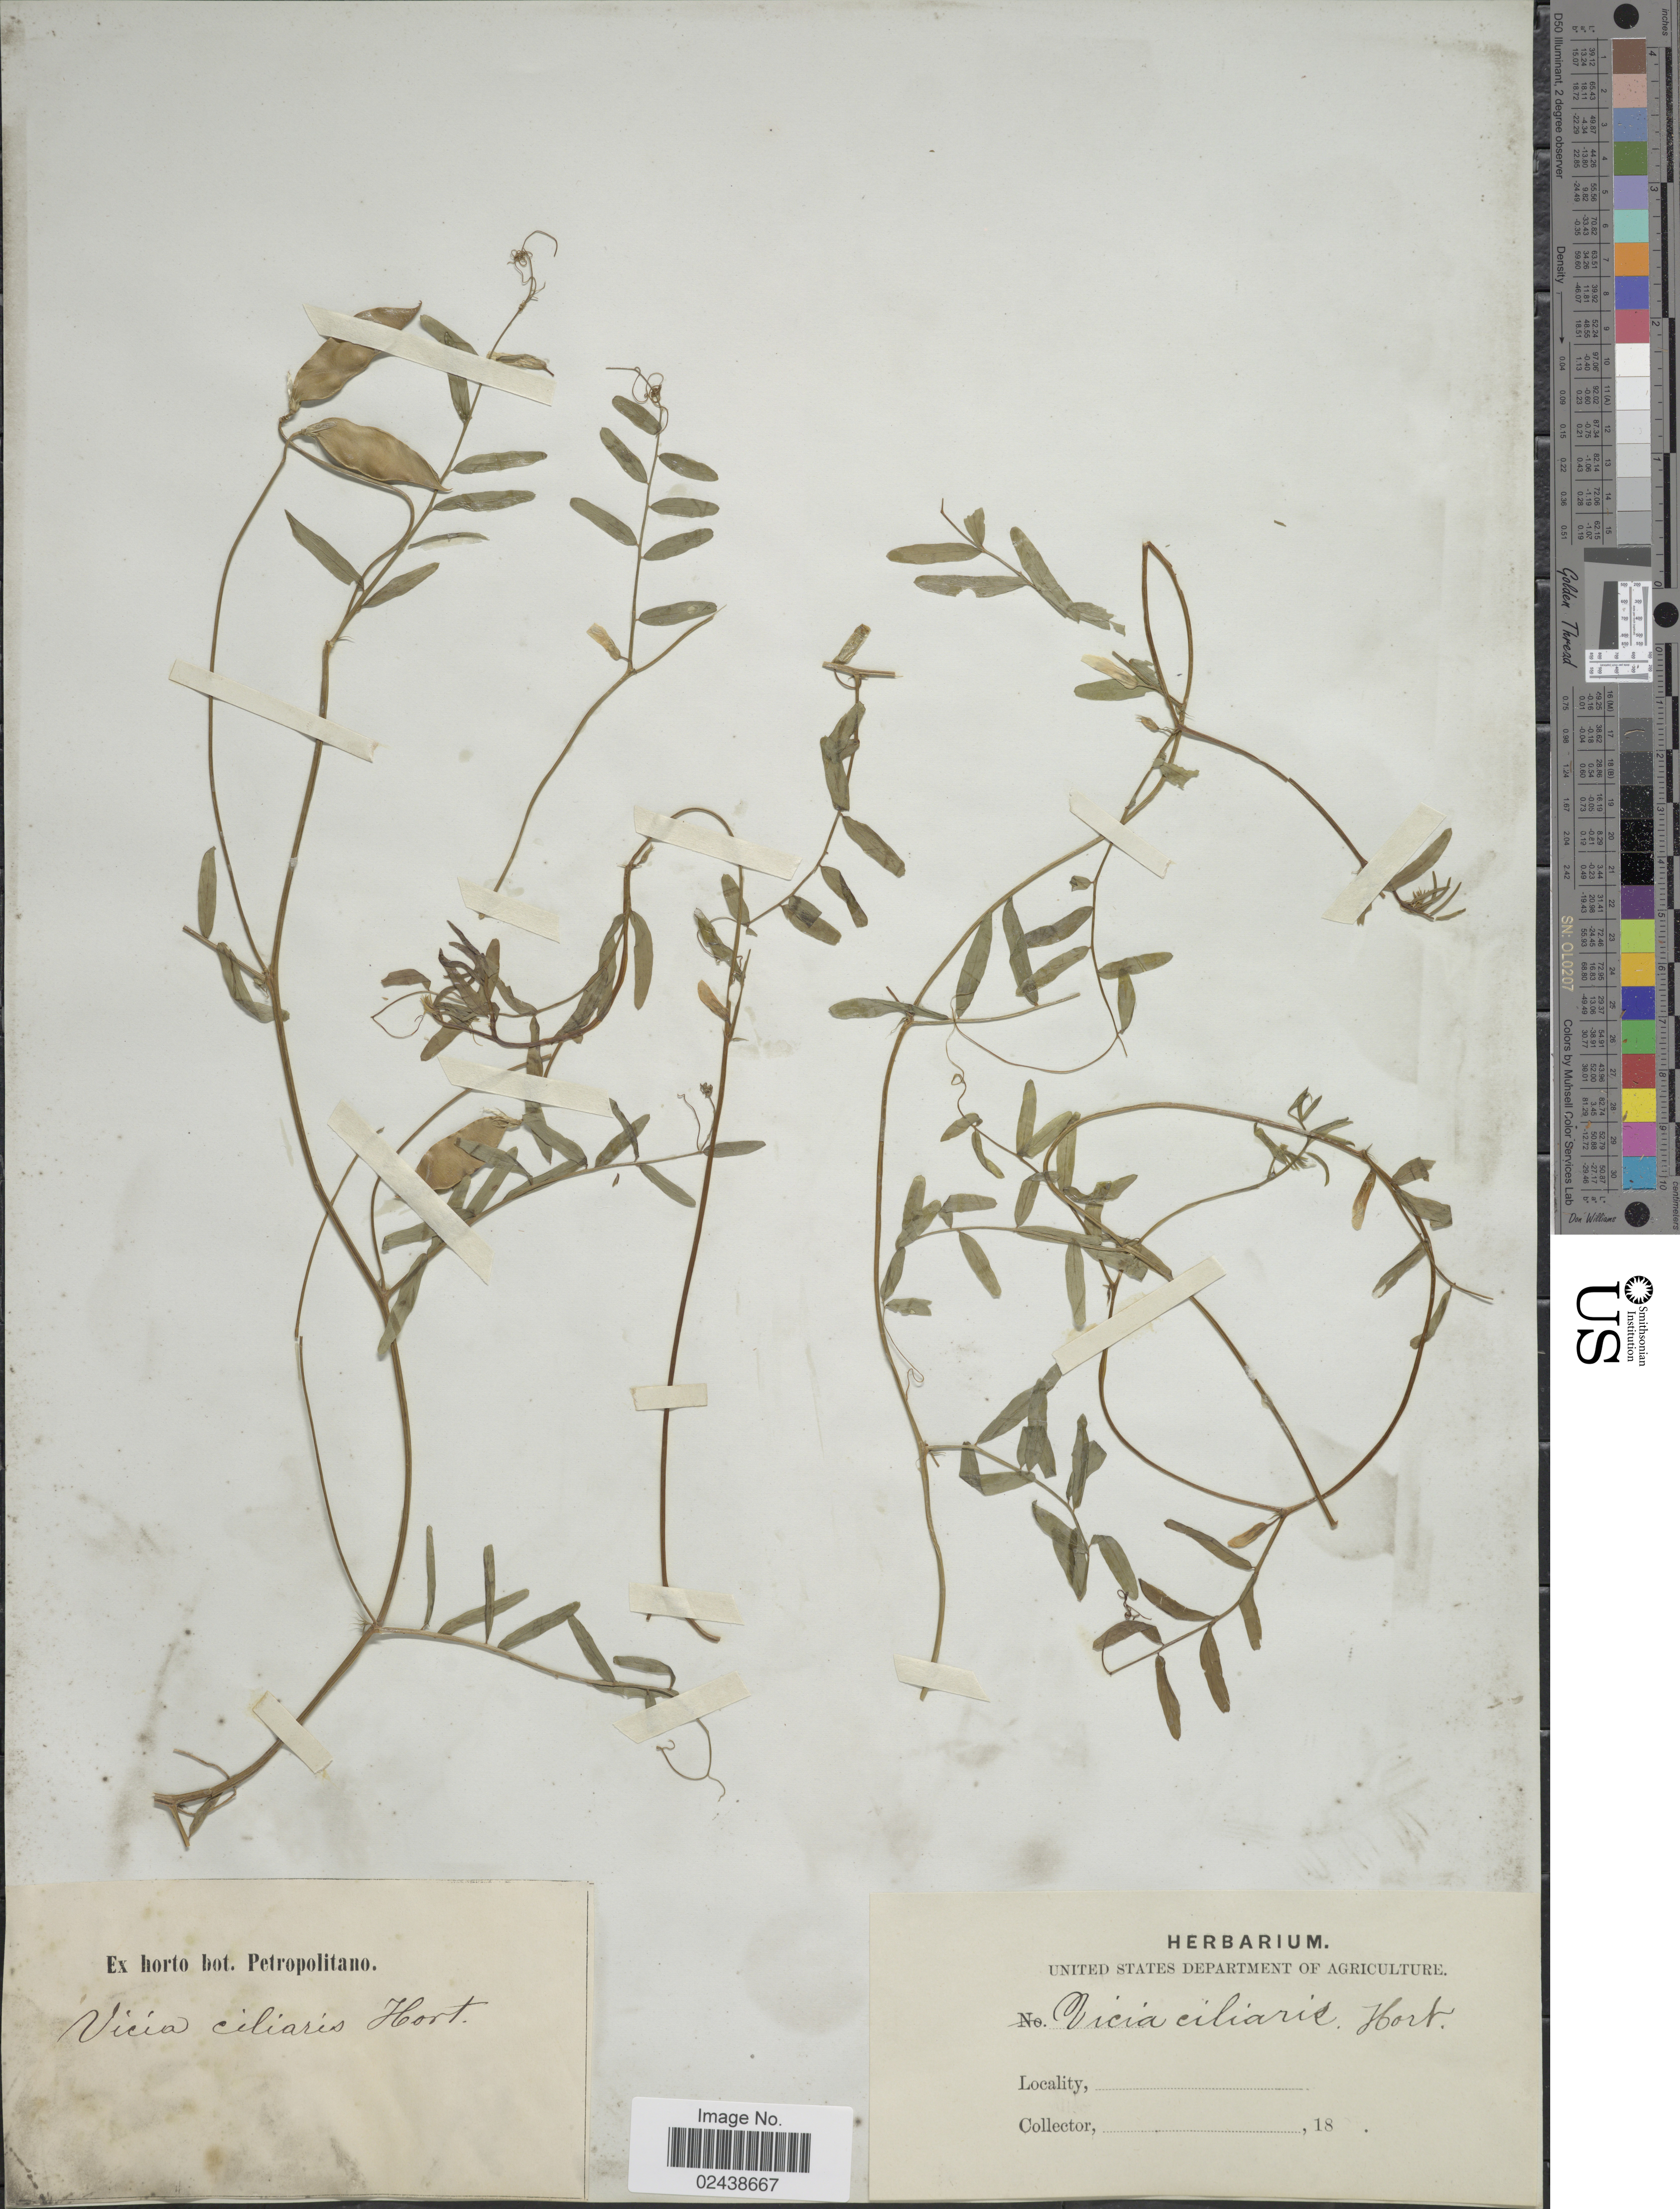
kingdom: Plantae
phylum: Tracheophyta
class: Magnoliopsida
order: Fabales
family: Fabaceae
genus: Vicia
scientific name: Vicia ciliaris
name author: Phil.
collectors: ex herb. U. S. Department of Agriculture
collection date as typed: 18